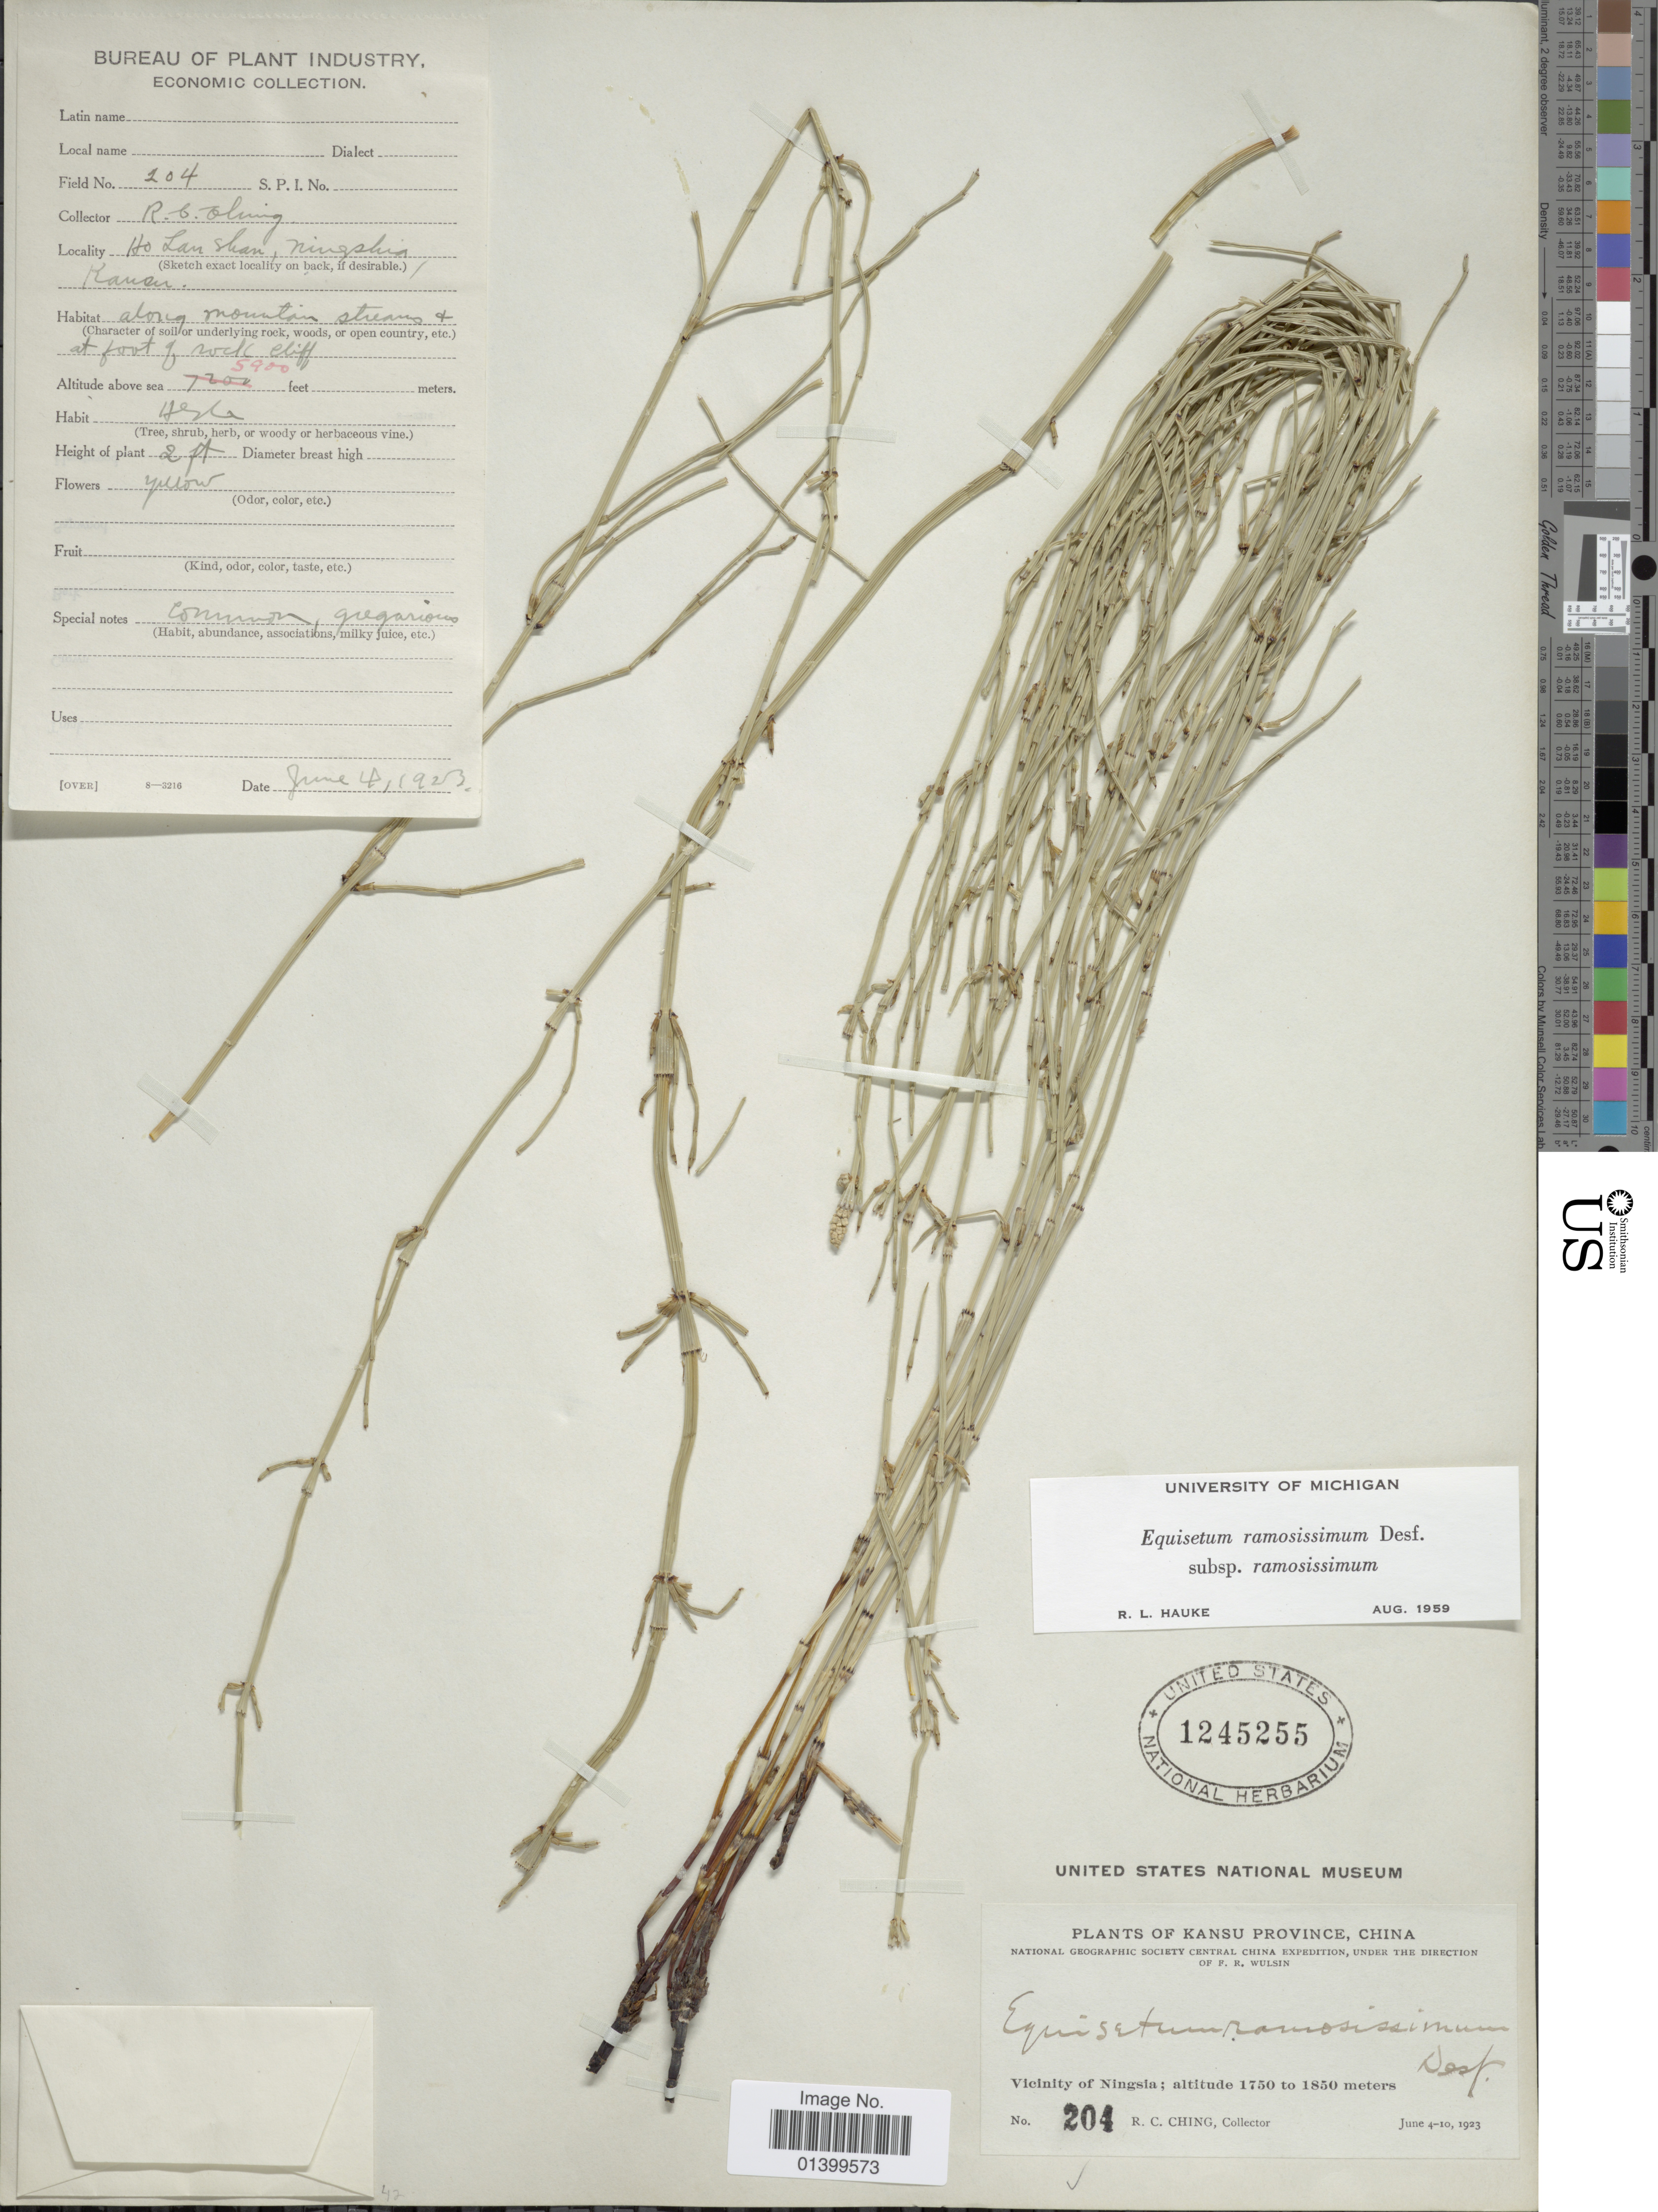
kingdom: Plantae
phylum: Tracheophyta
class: Polypodiopsida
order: Equisetales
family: Equisetaceae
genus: Equisetum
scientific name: Equisetum ramosissimum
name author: Desf.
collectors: R. C. Ching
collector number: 204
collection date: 1923-06-04/1923-06-10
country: China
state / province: Gansu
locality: Plants of Kansu Province, China. Vicinity of Ningsia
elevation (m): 1750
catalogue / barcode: US 1245255